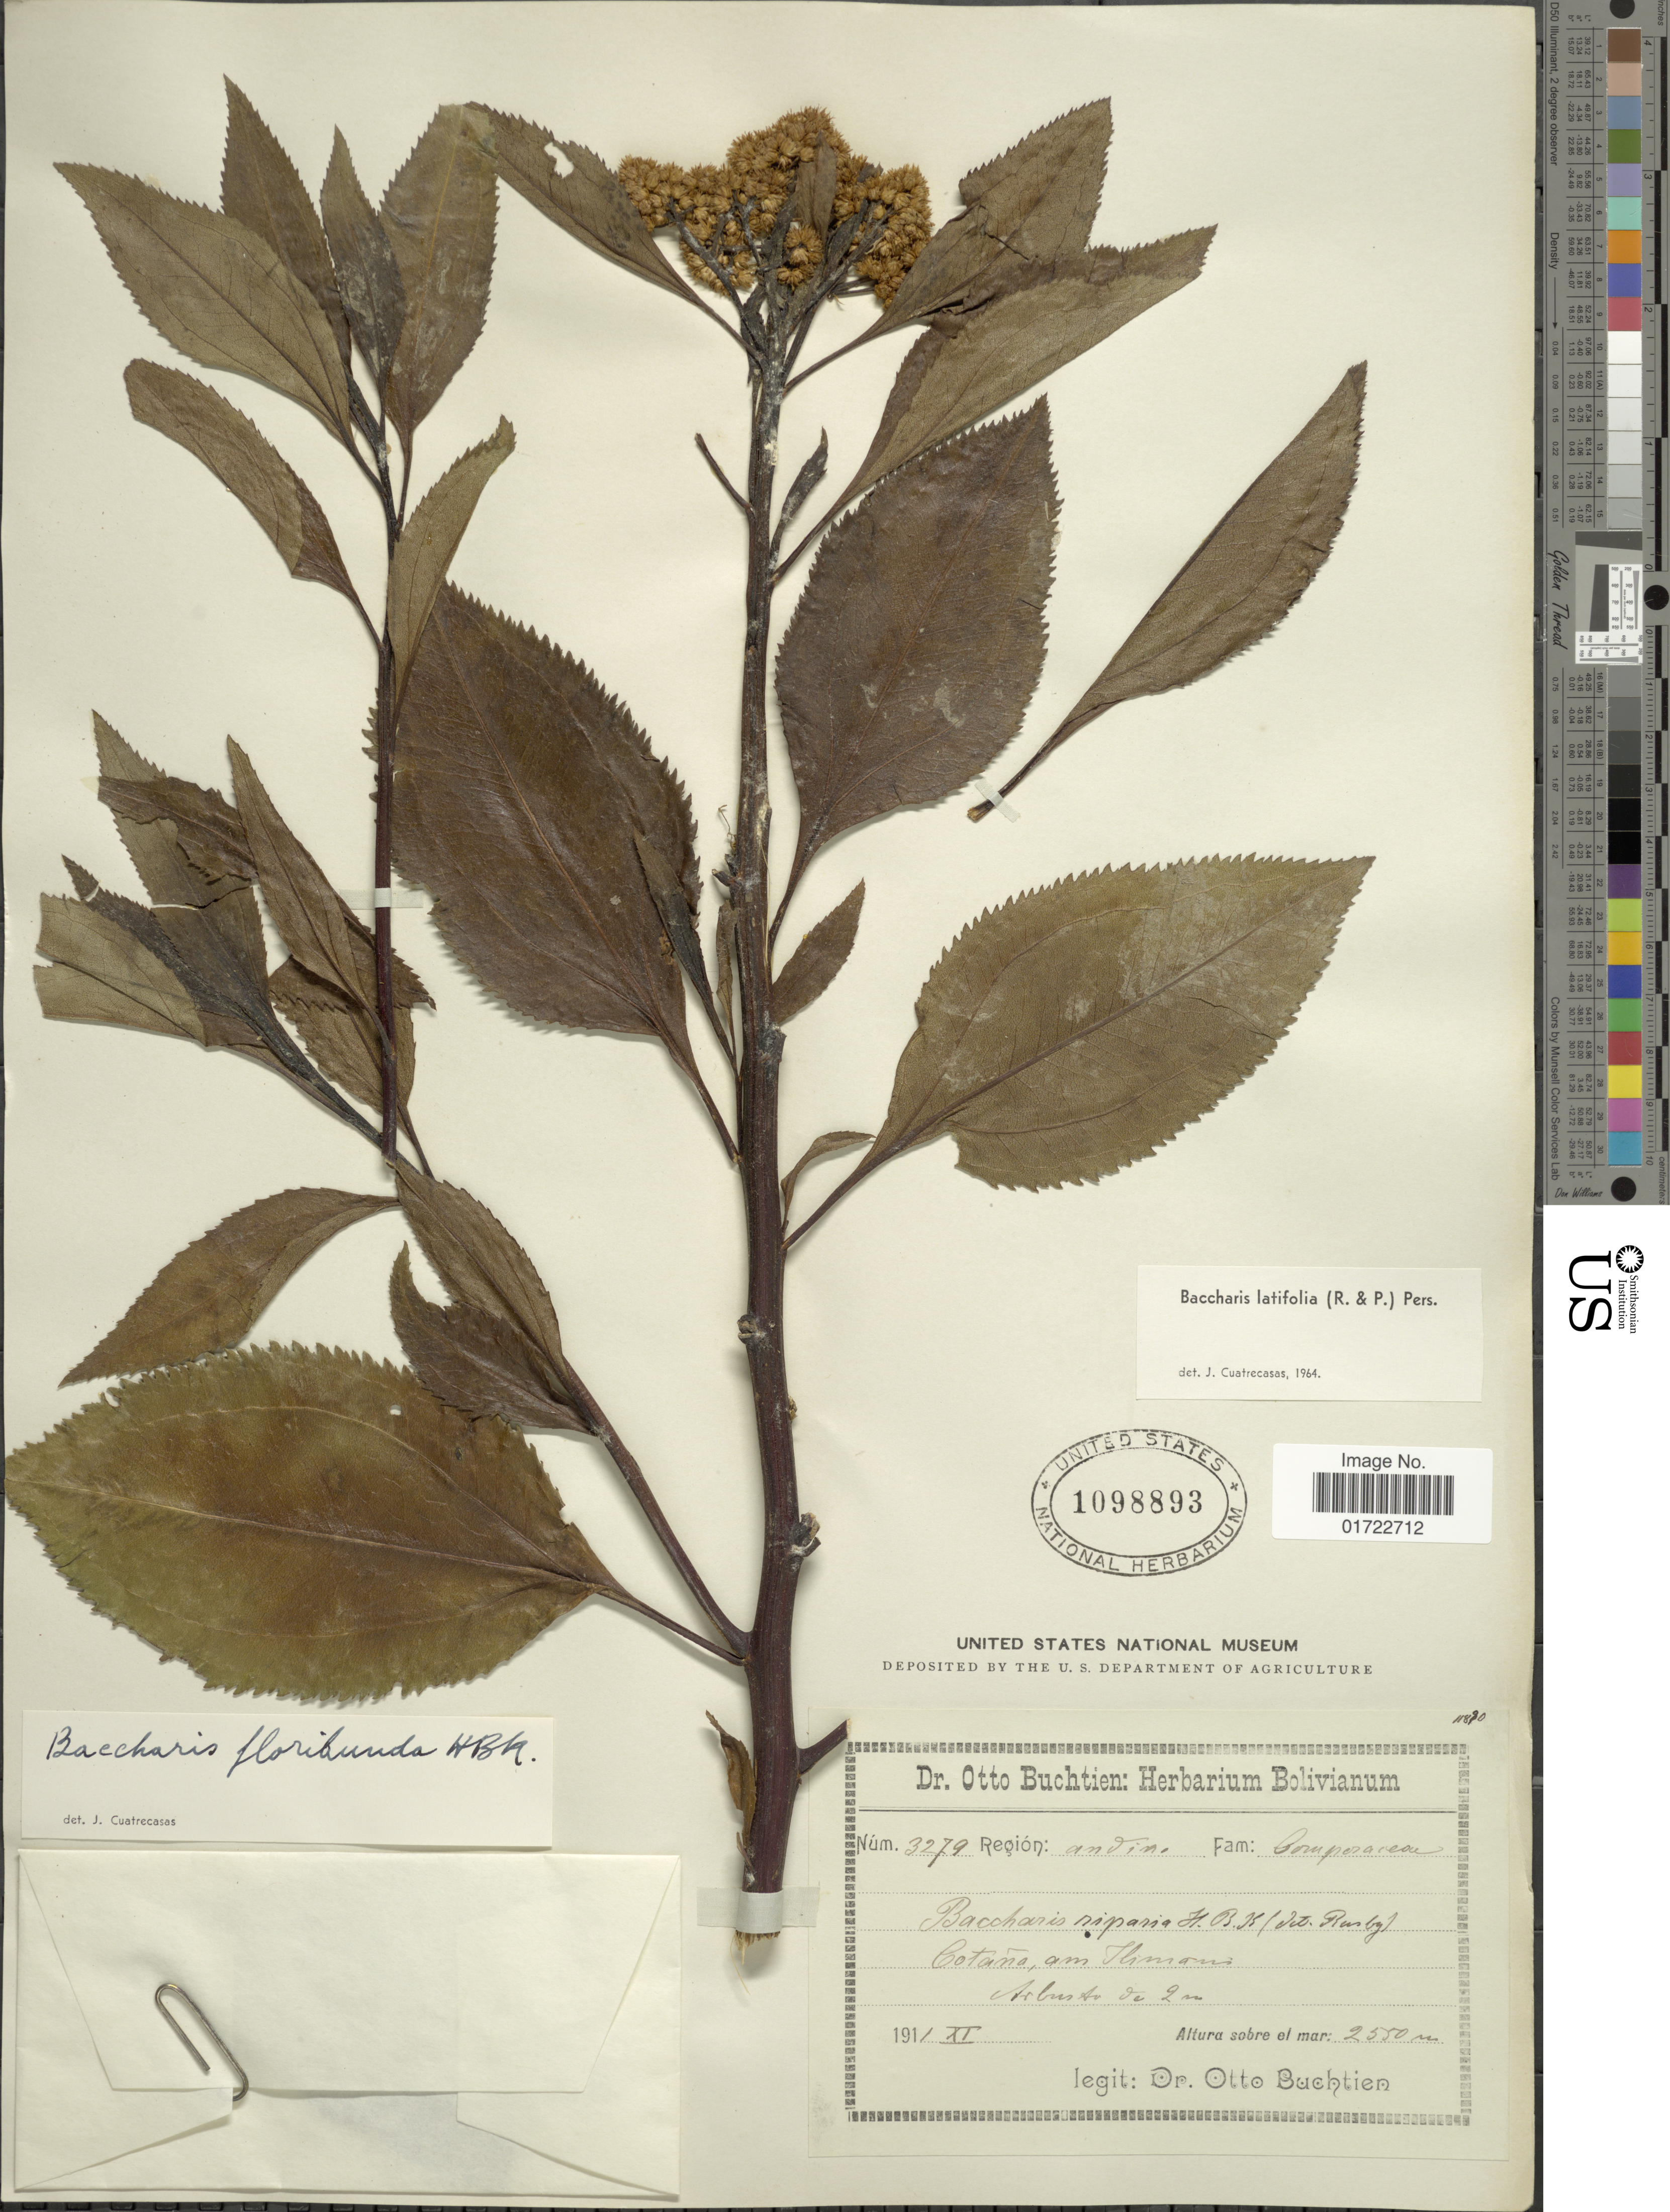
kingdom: Plantae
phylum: Tracheophyta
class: Magnoliopsida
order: Asterales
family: Asteraceae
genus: Baccharis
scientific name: Baccharis latifolia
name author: (Ruiz & Pav.) Pers.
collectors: O. Buchtien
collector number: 3279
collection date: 1911-11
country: Bolivia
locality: Cotaña, am Ilimans.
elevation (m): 2550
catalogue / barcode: US 1098893